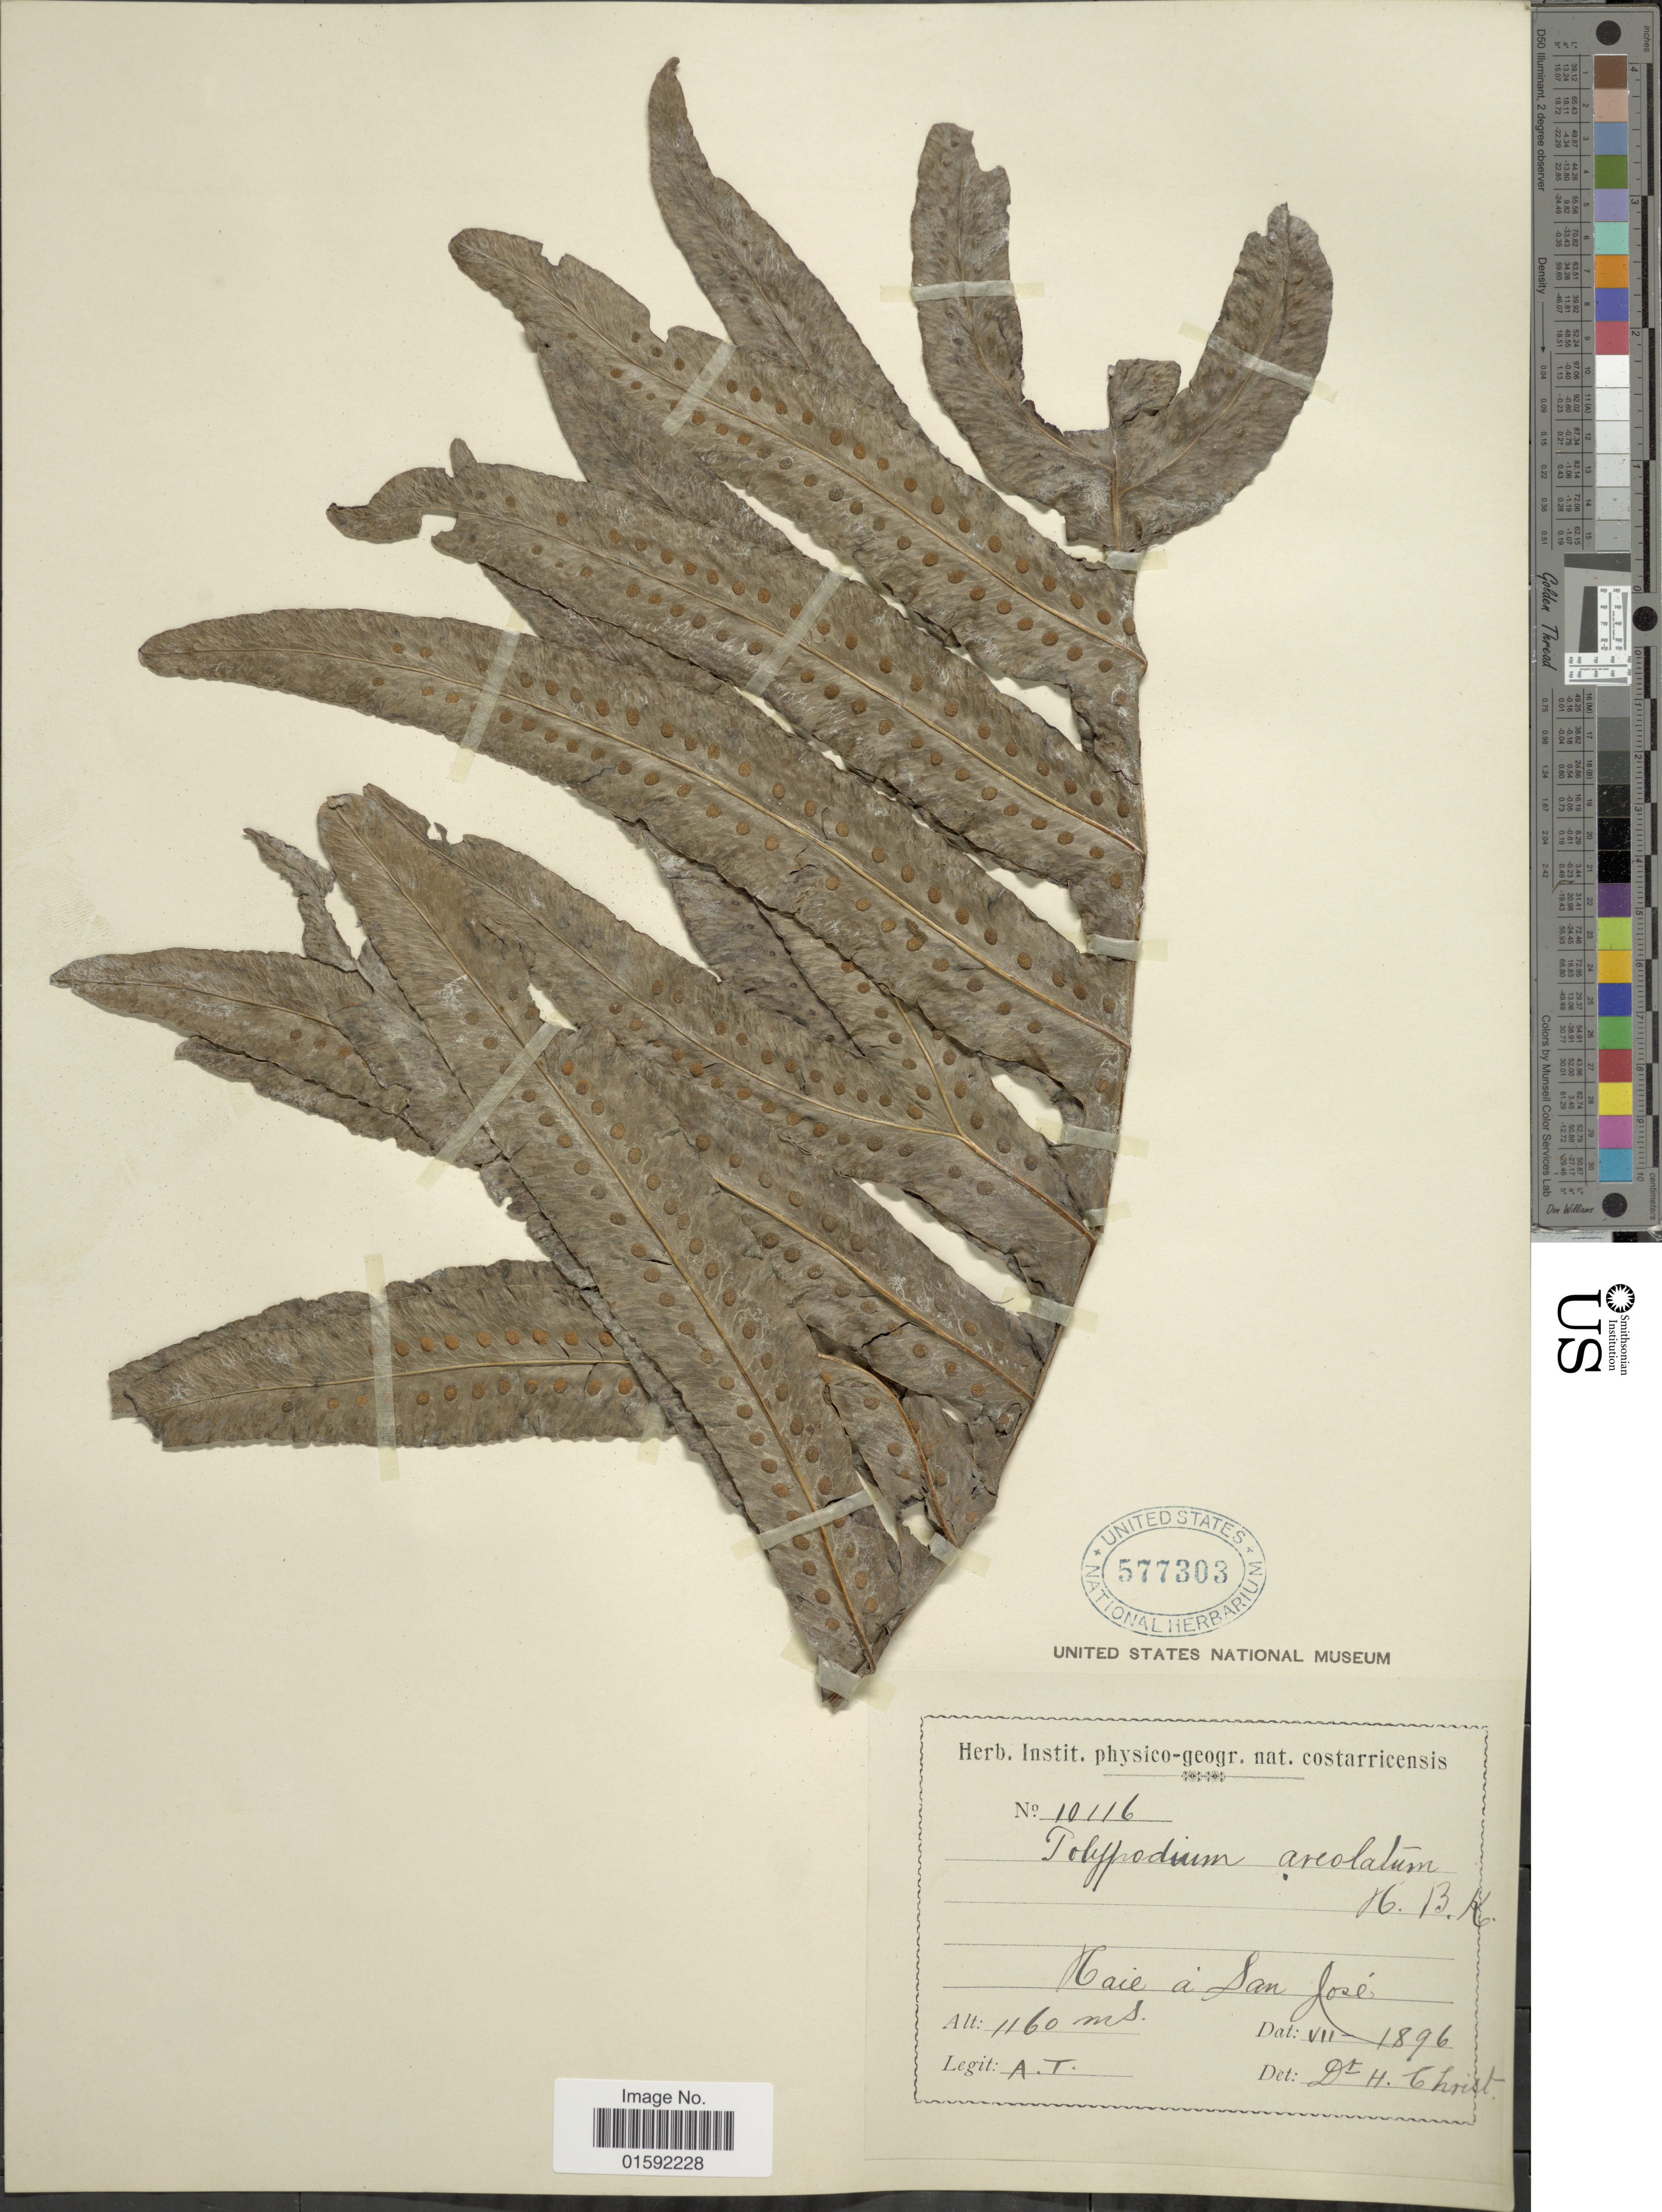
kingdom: Plantae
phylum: Tracheophyta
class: Polypodiopsida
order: Polypodiales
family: Polypodiaceae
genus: Phlebodium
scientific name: Phlebodium pseudoaureum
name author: (Cav.) Lellinger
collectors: A. T.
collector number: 10116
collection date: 1896-07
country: Costa Rica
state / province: San José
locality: Costaricensis, Caie a San José.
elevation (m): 1160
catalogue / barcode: US 577303